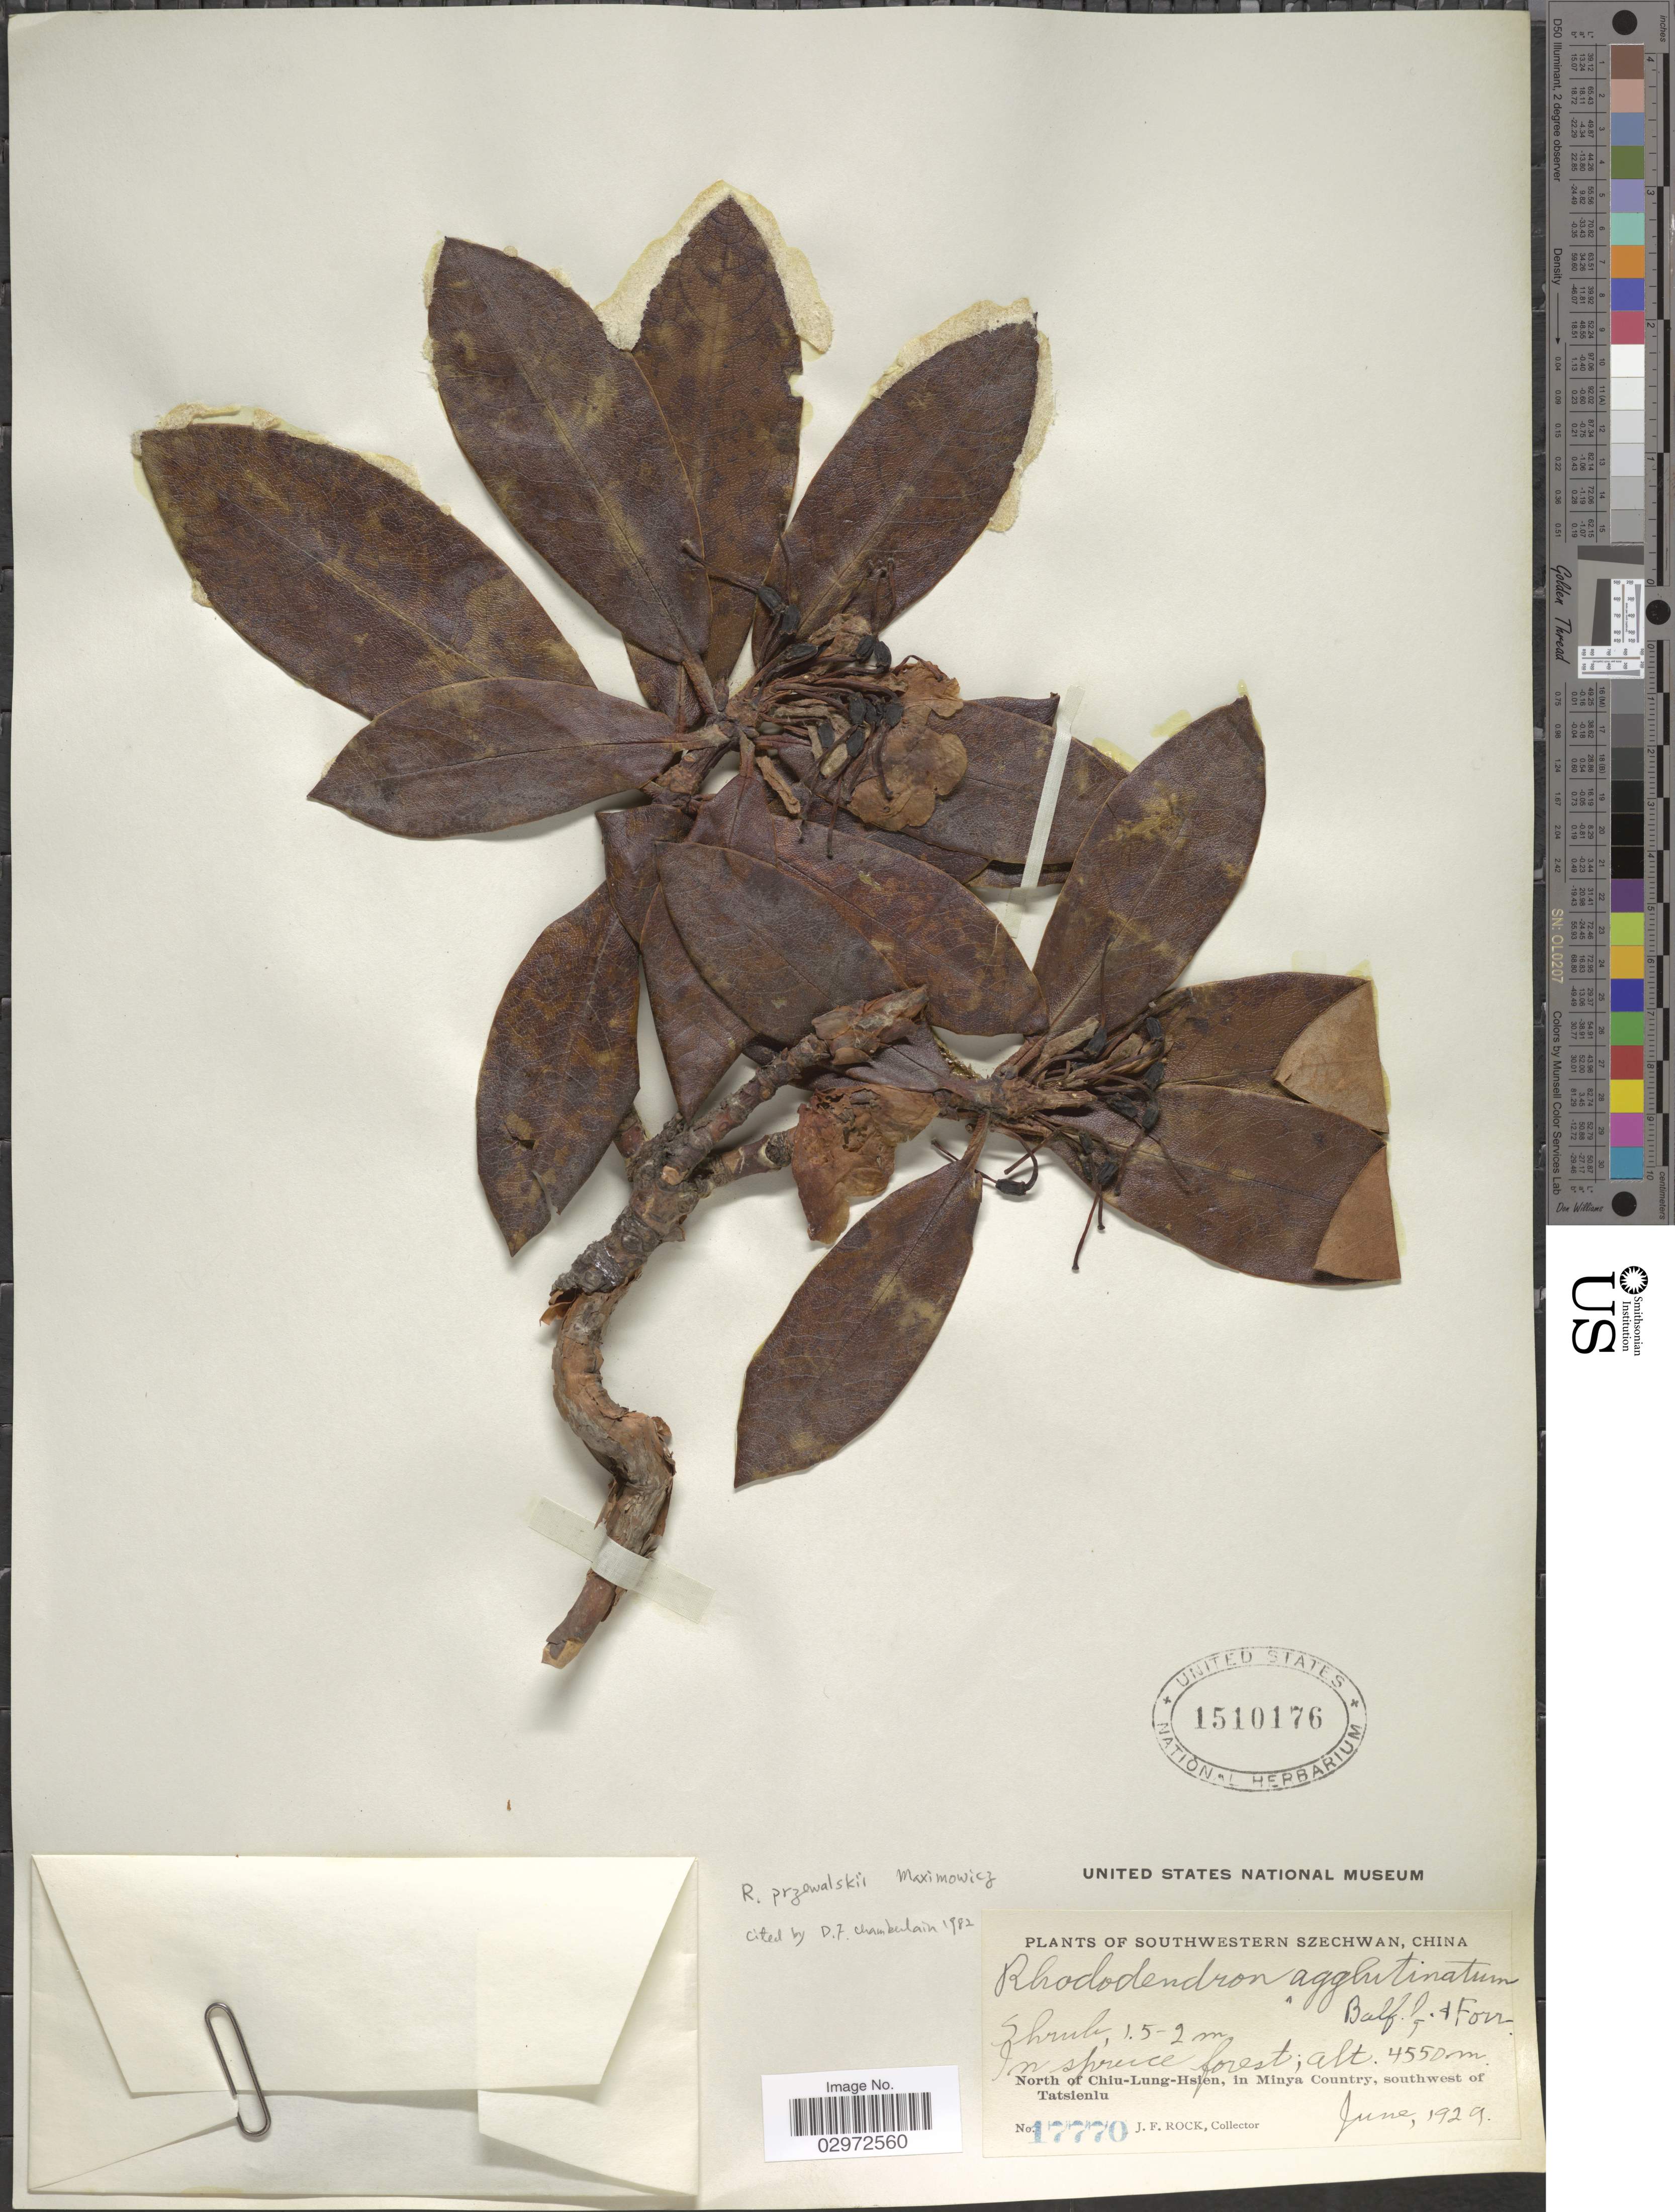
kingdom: Plantae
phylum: Tracheophyta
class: Magnoliopsida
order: Ericales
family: Ericaceae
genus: Rhododendron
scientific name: Rhododendron przewalskii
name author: Maxim.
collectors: J. Rock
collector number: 17770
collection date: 1929-06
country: China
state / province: Sichuan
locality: Southwestern Szechwan, North of Chiu-Lung-Hsien, in Minya Country, southwest of Tatsienlu.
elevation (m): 4550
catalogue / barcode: US 1510176